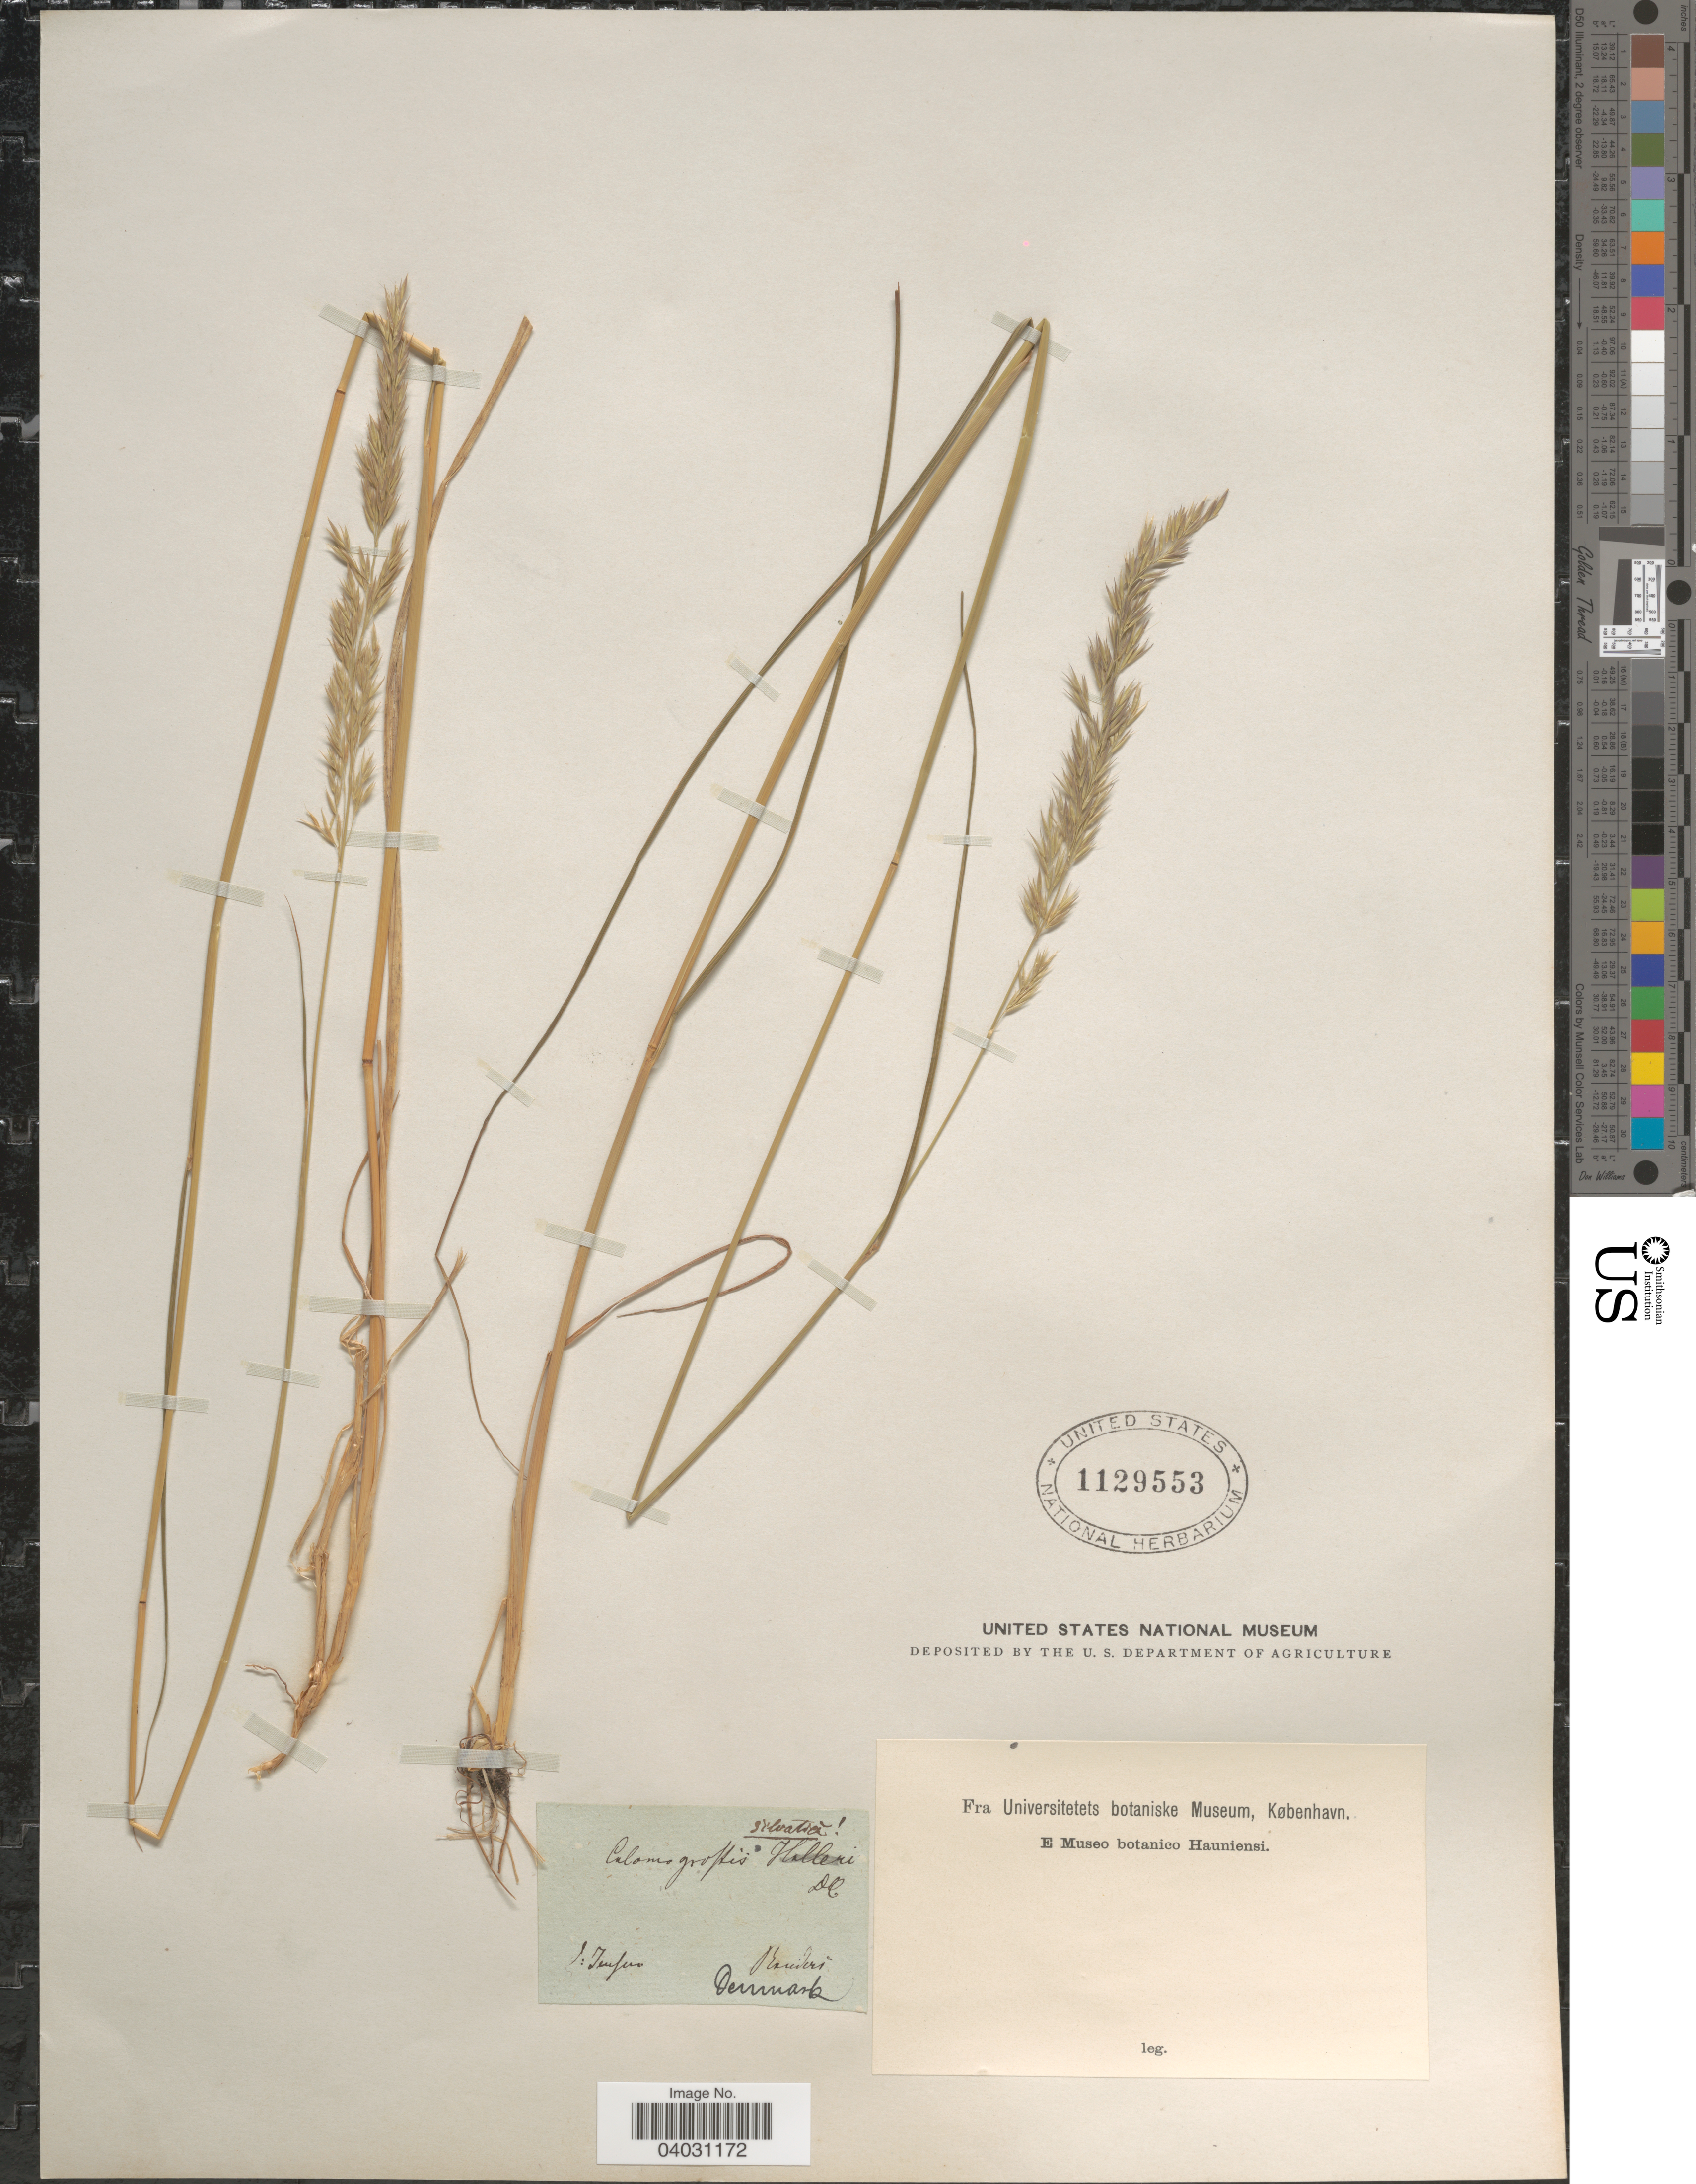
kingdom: Plantae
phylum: Tracheophyta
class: Liliopsida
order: Poales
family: Poaceae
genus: Calamagrostis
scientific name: Calamagrostis arundinacea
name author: (L.) Roth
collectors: Bauderi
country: Denmark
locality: Infer [interpreted]. Randers.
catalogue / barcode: US 1129553